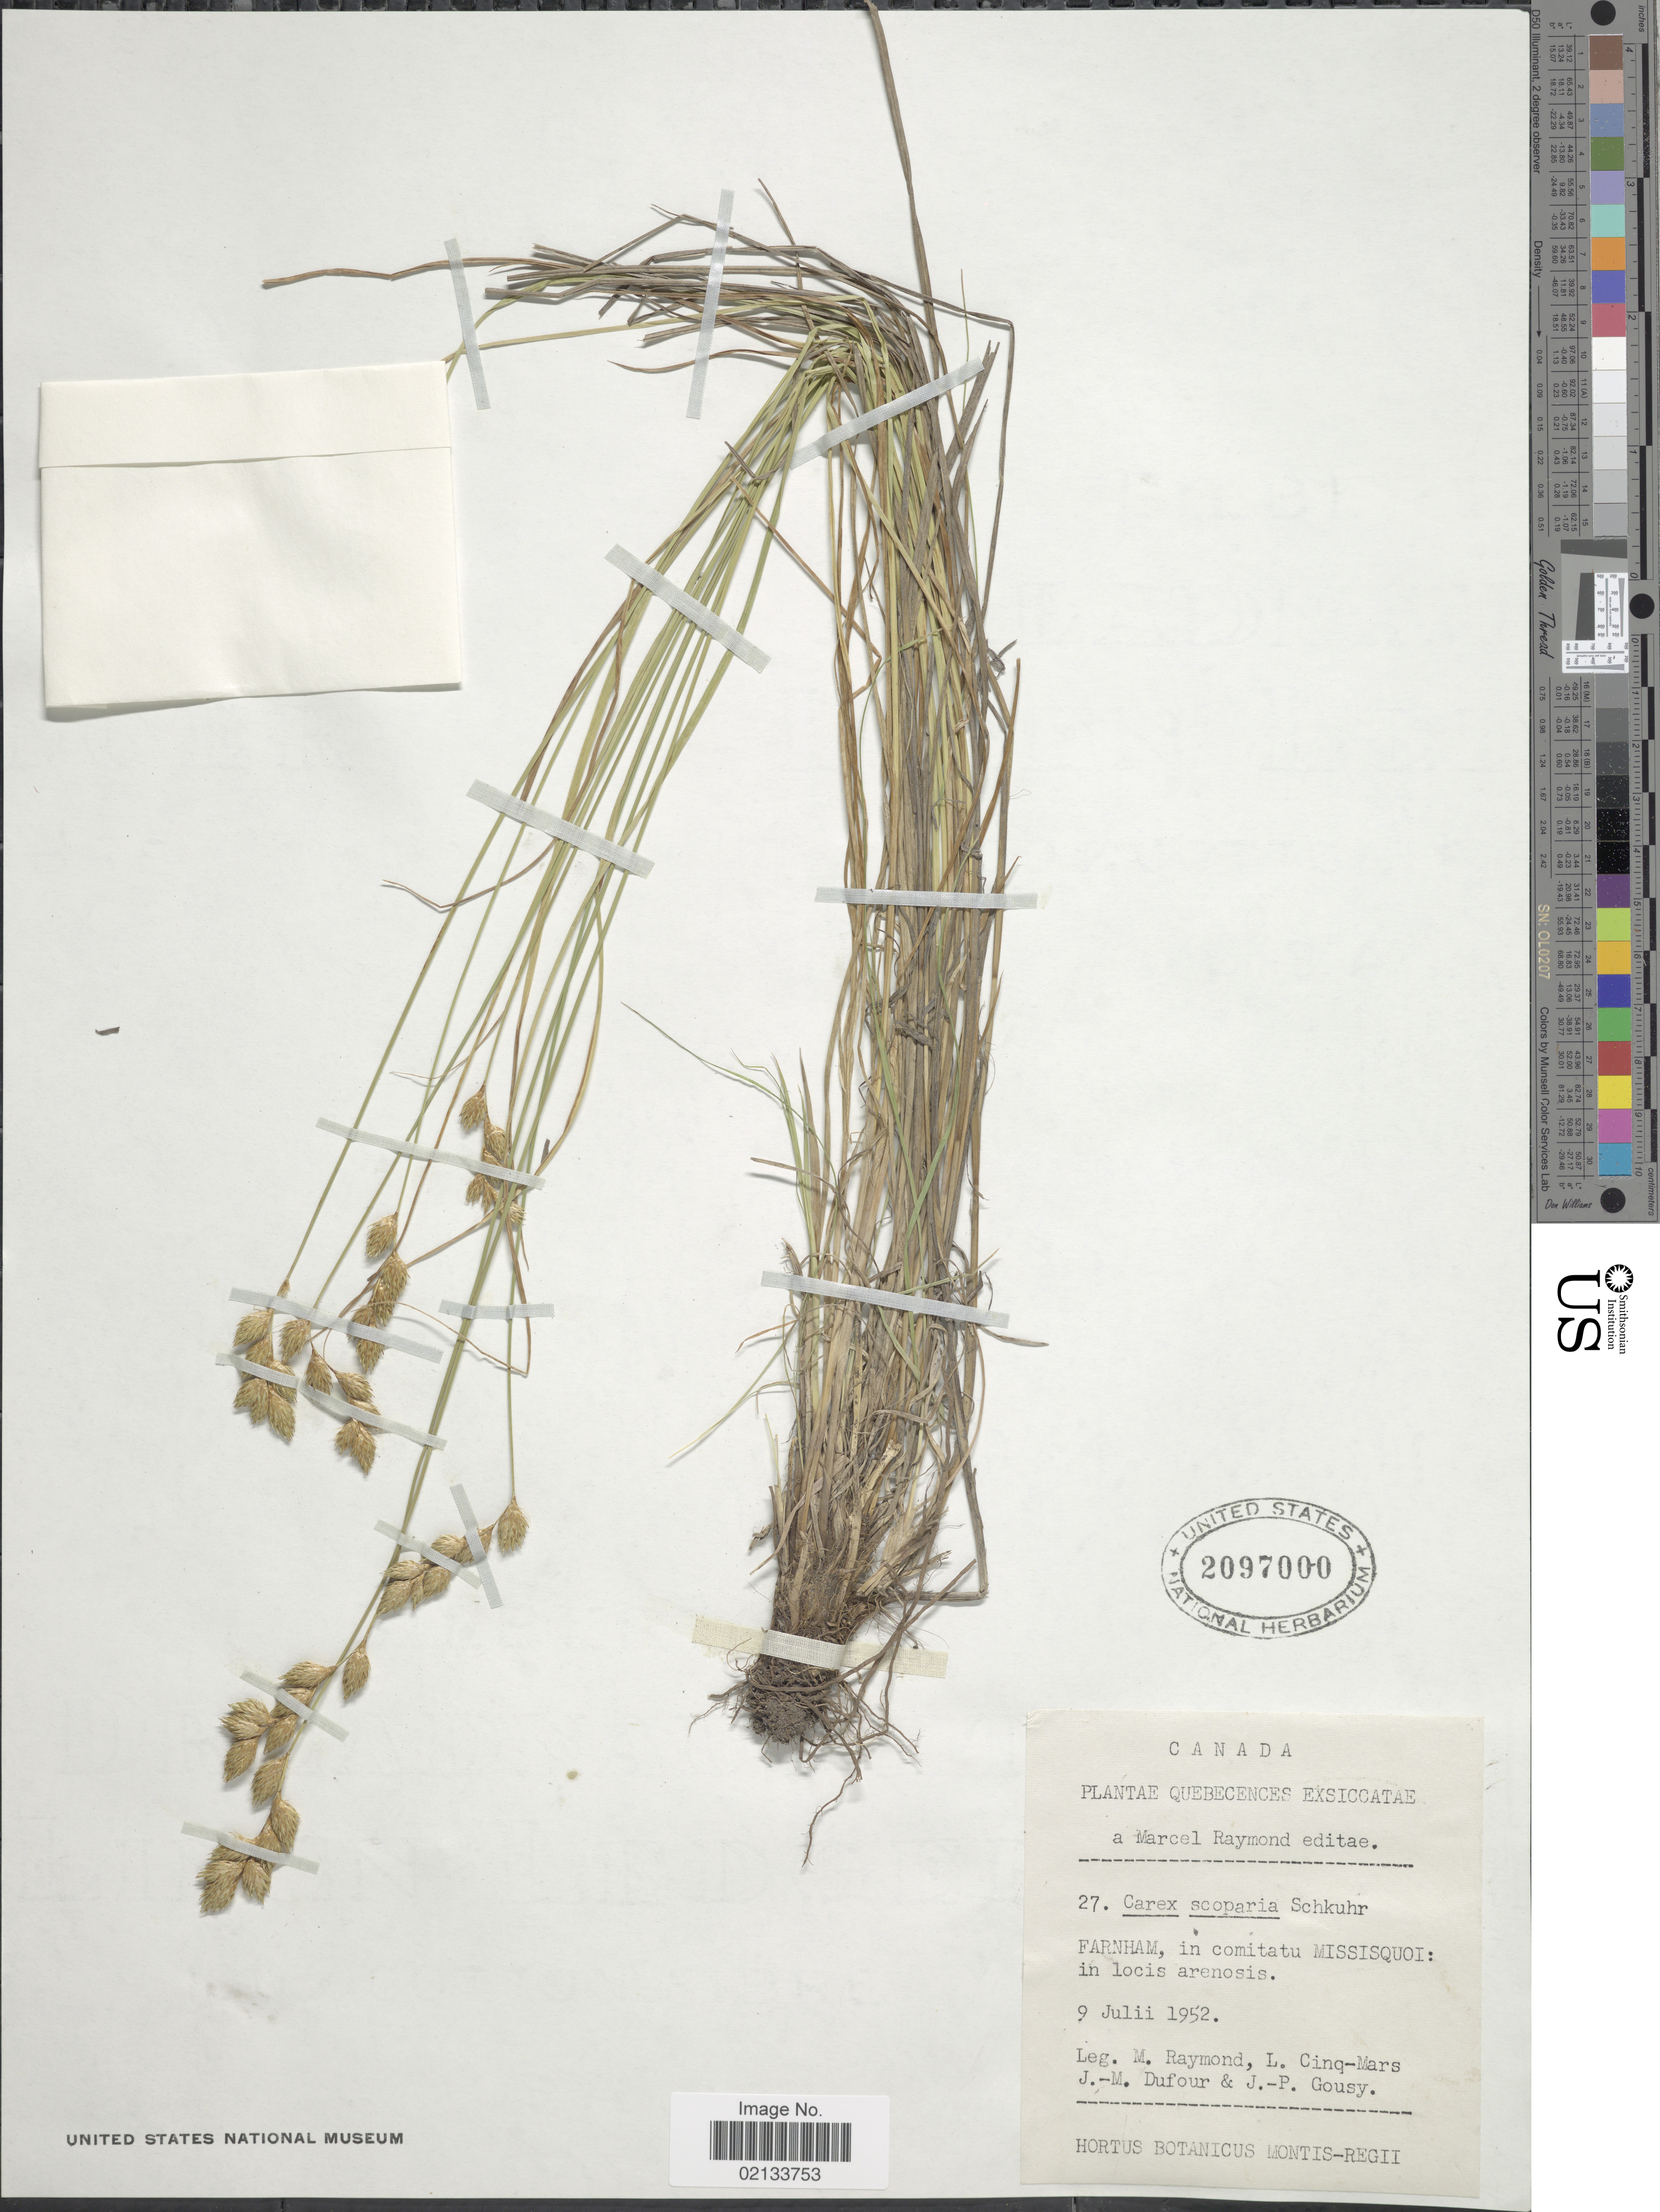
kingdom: Plantae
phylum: Tracheophyta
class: Liliopsida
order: Poales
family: Cyperaceae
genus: Carex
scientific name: Carex scoparia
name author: Schkuhr ex Willd.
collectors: M. Raymond, L. Cinq-Mars, J. Dufour & J. Gousy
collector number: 27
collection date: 1952-07-09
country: Canada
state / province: Quebec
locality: Farnham, in comitatu Missisquoi: in locis arenosis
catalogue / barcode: US 2097000